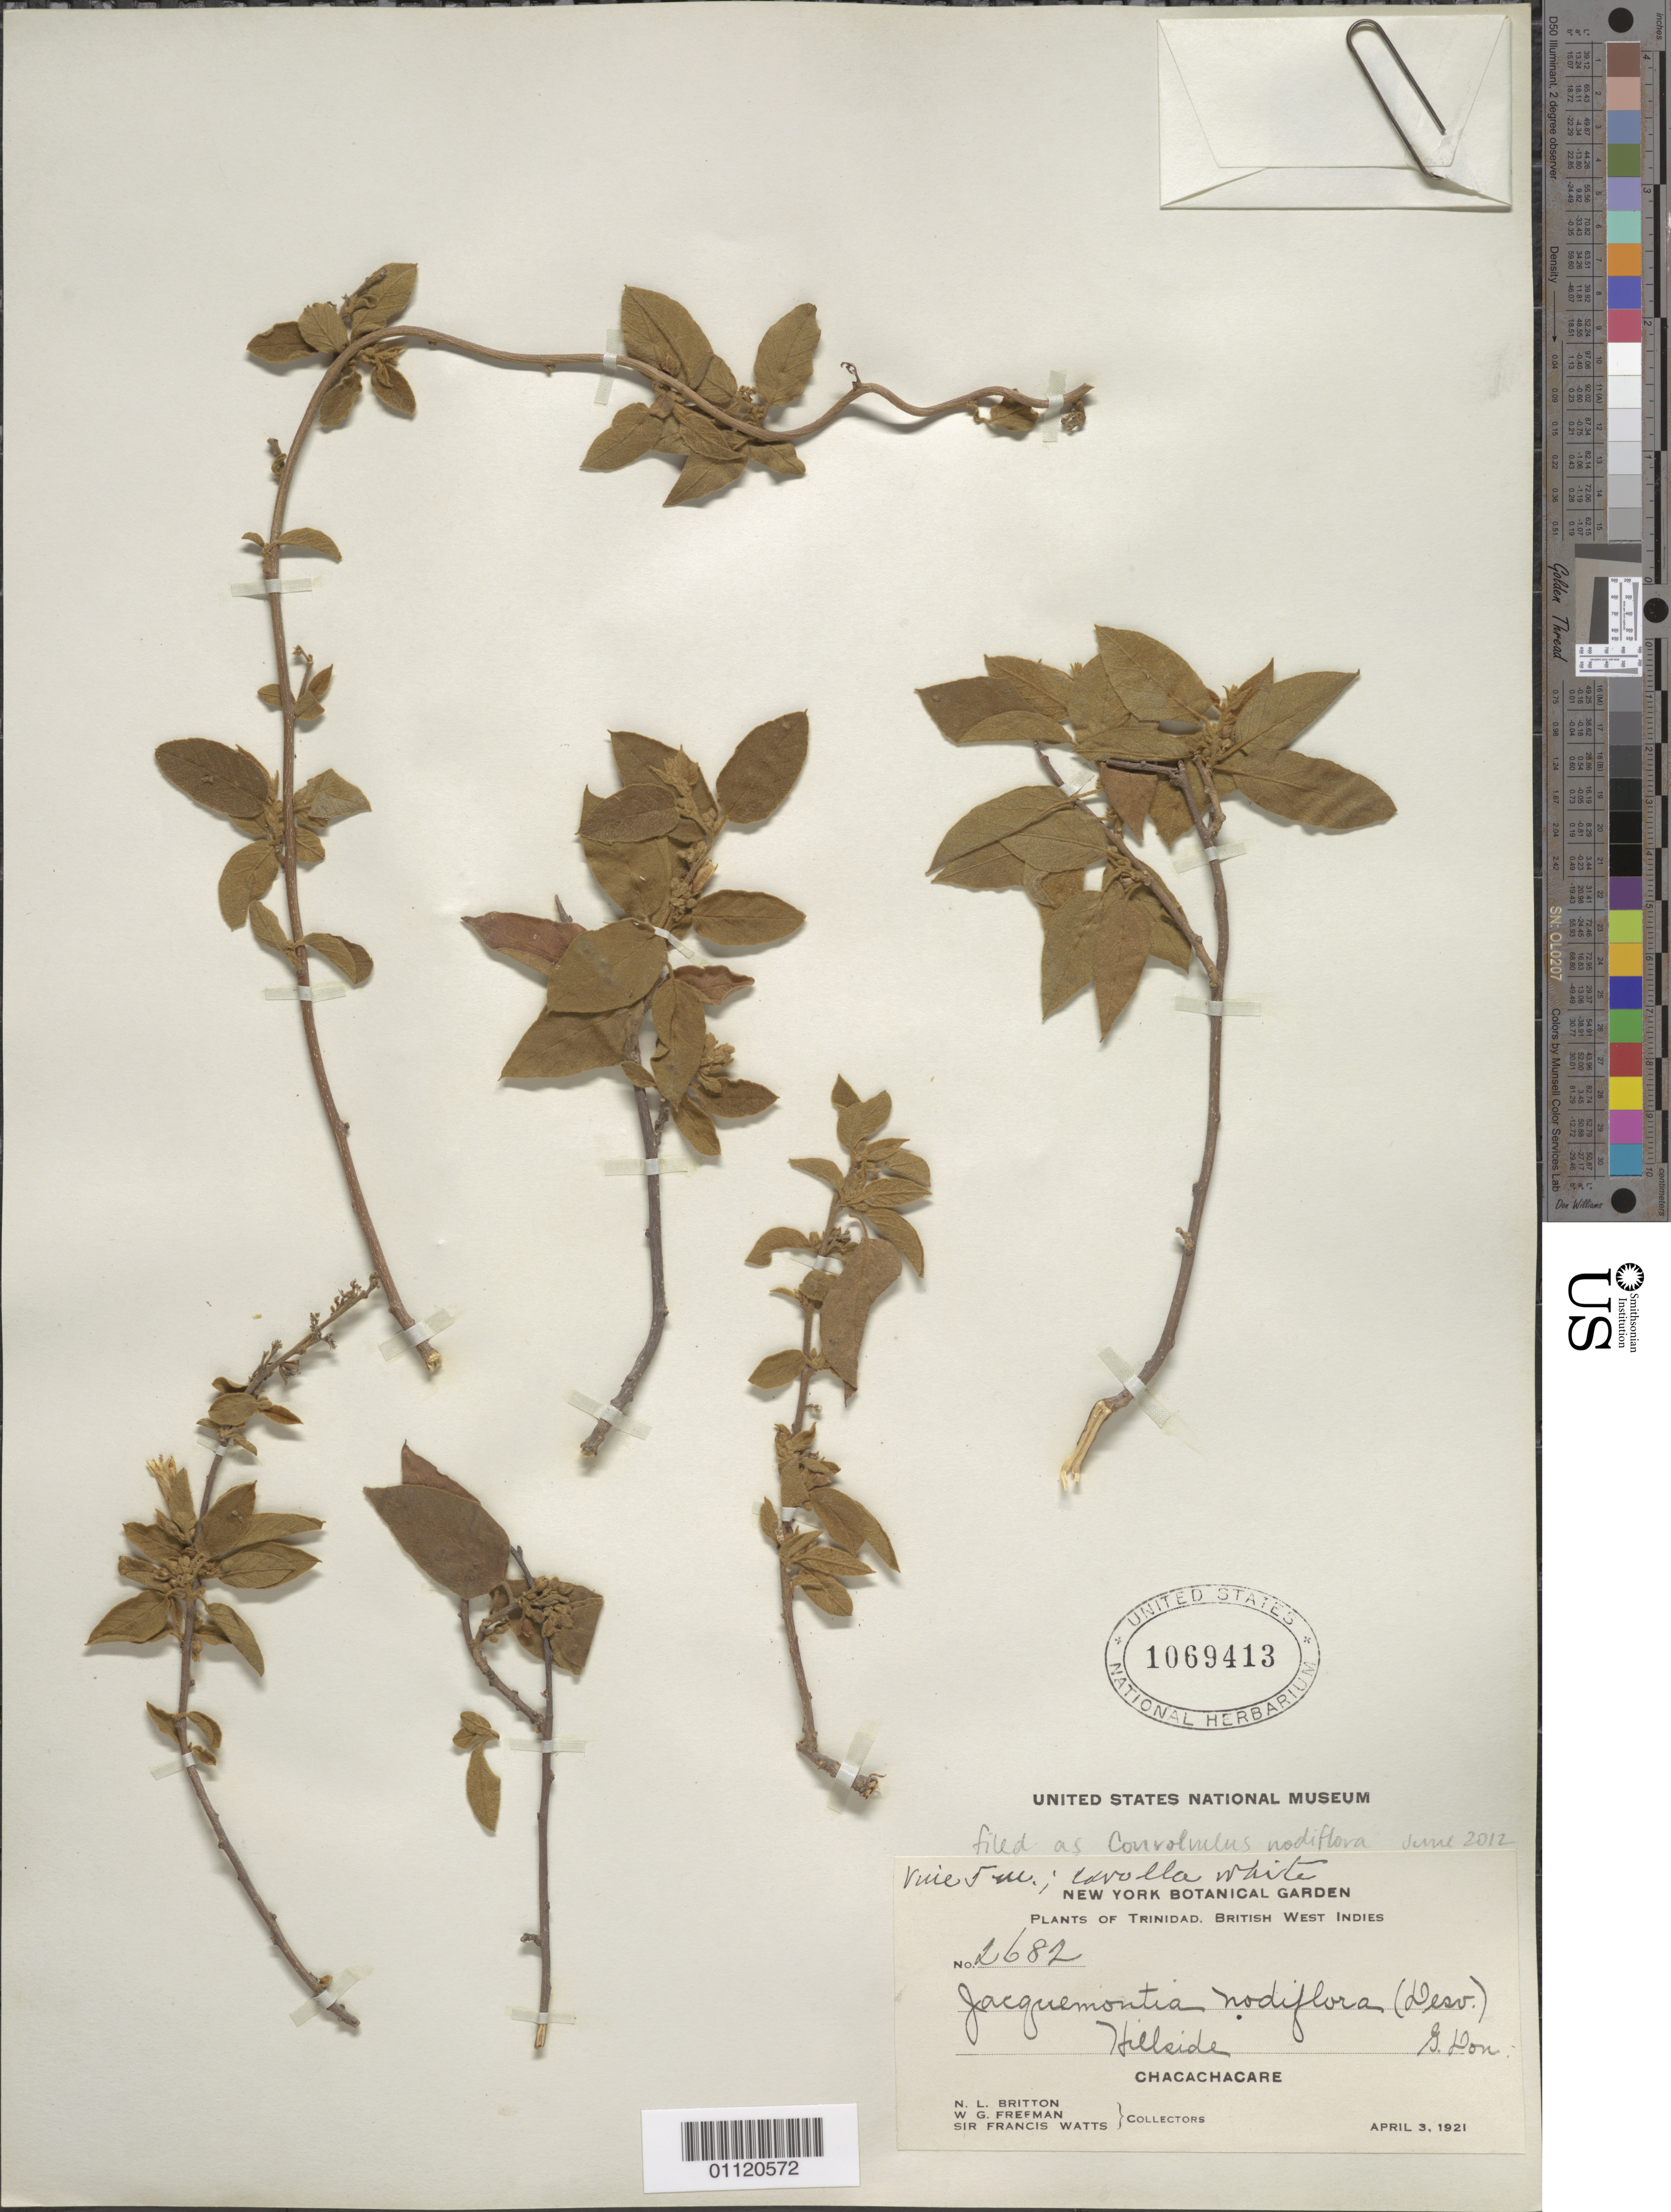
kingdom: Plantae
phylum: Tracheophyta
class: Magnoliopsida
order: Solanales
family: Convolvulaceae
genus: Convolvulus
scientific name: Convolvulus nodiflorus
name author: Desr.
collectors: N. Britton, W. Freeman & F. Watts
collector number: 2682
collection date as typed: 03 Apr 1921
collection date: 1921-04-03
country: Trinidad and Tobago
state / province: Diego Martin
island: Chacachacare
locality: Hillside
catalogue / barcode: US 1069413